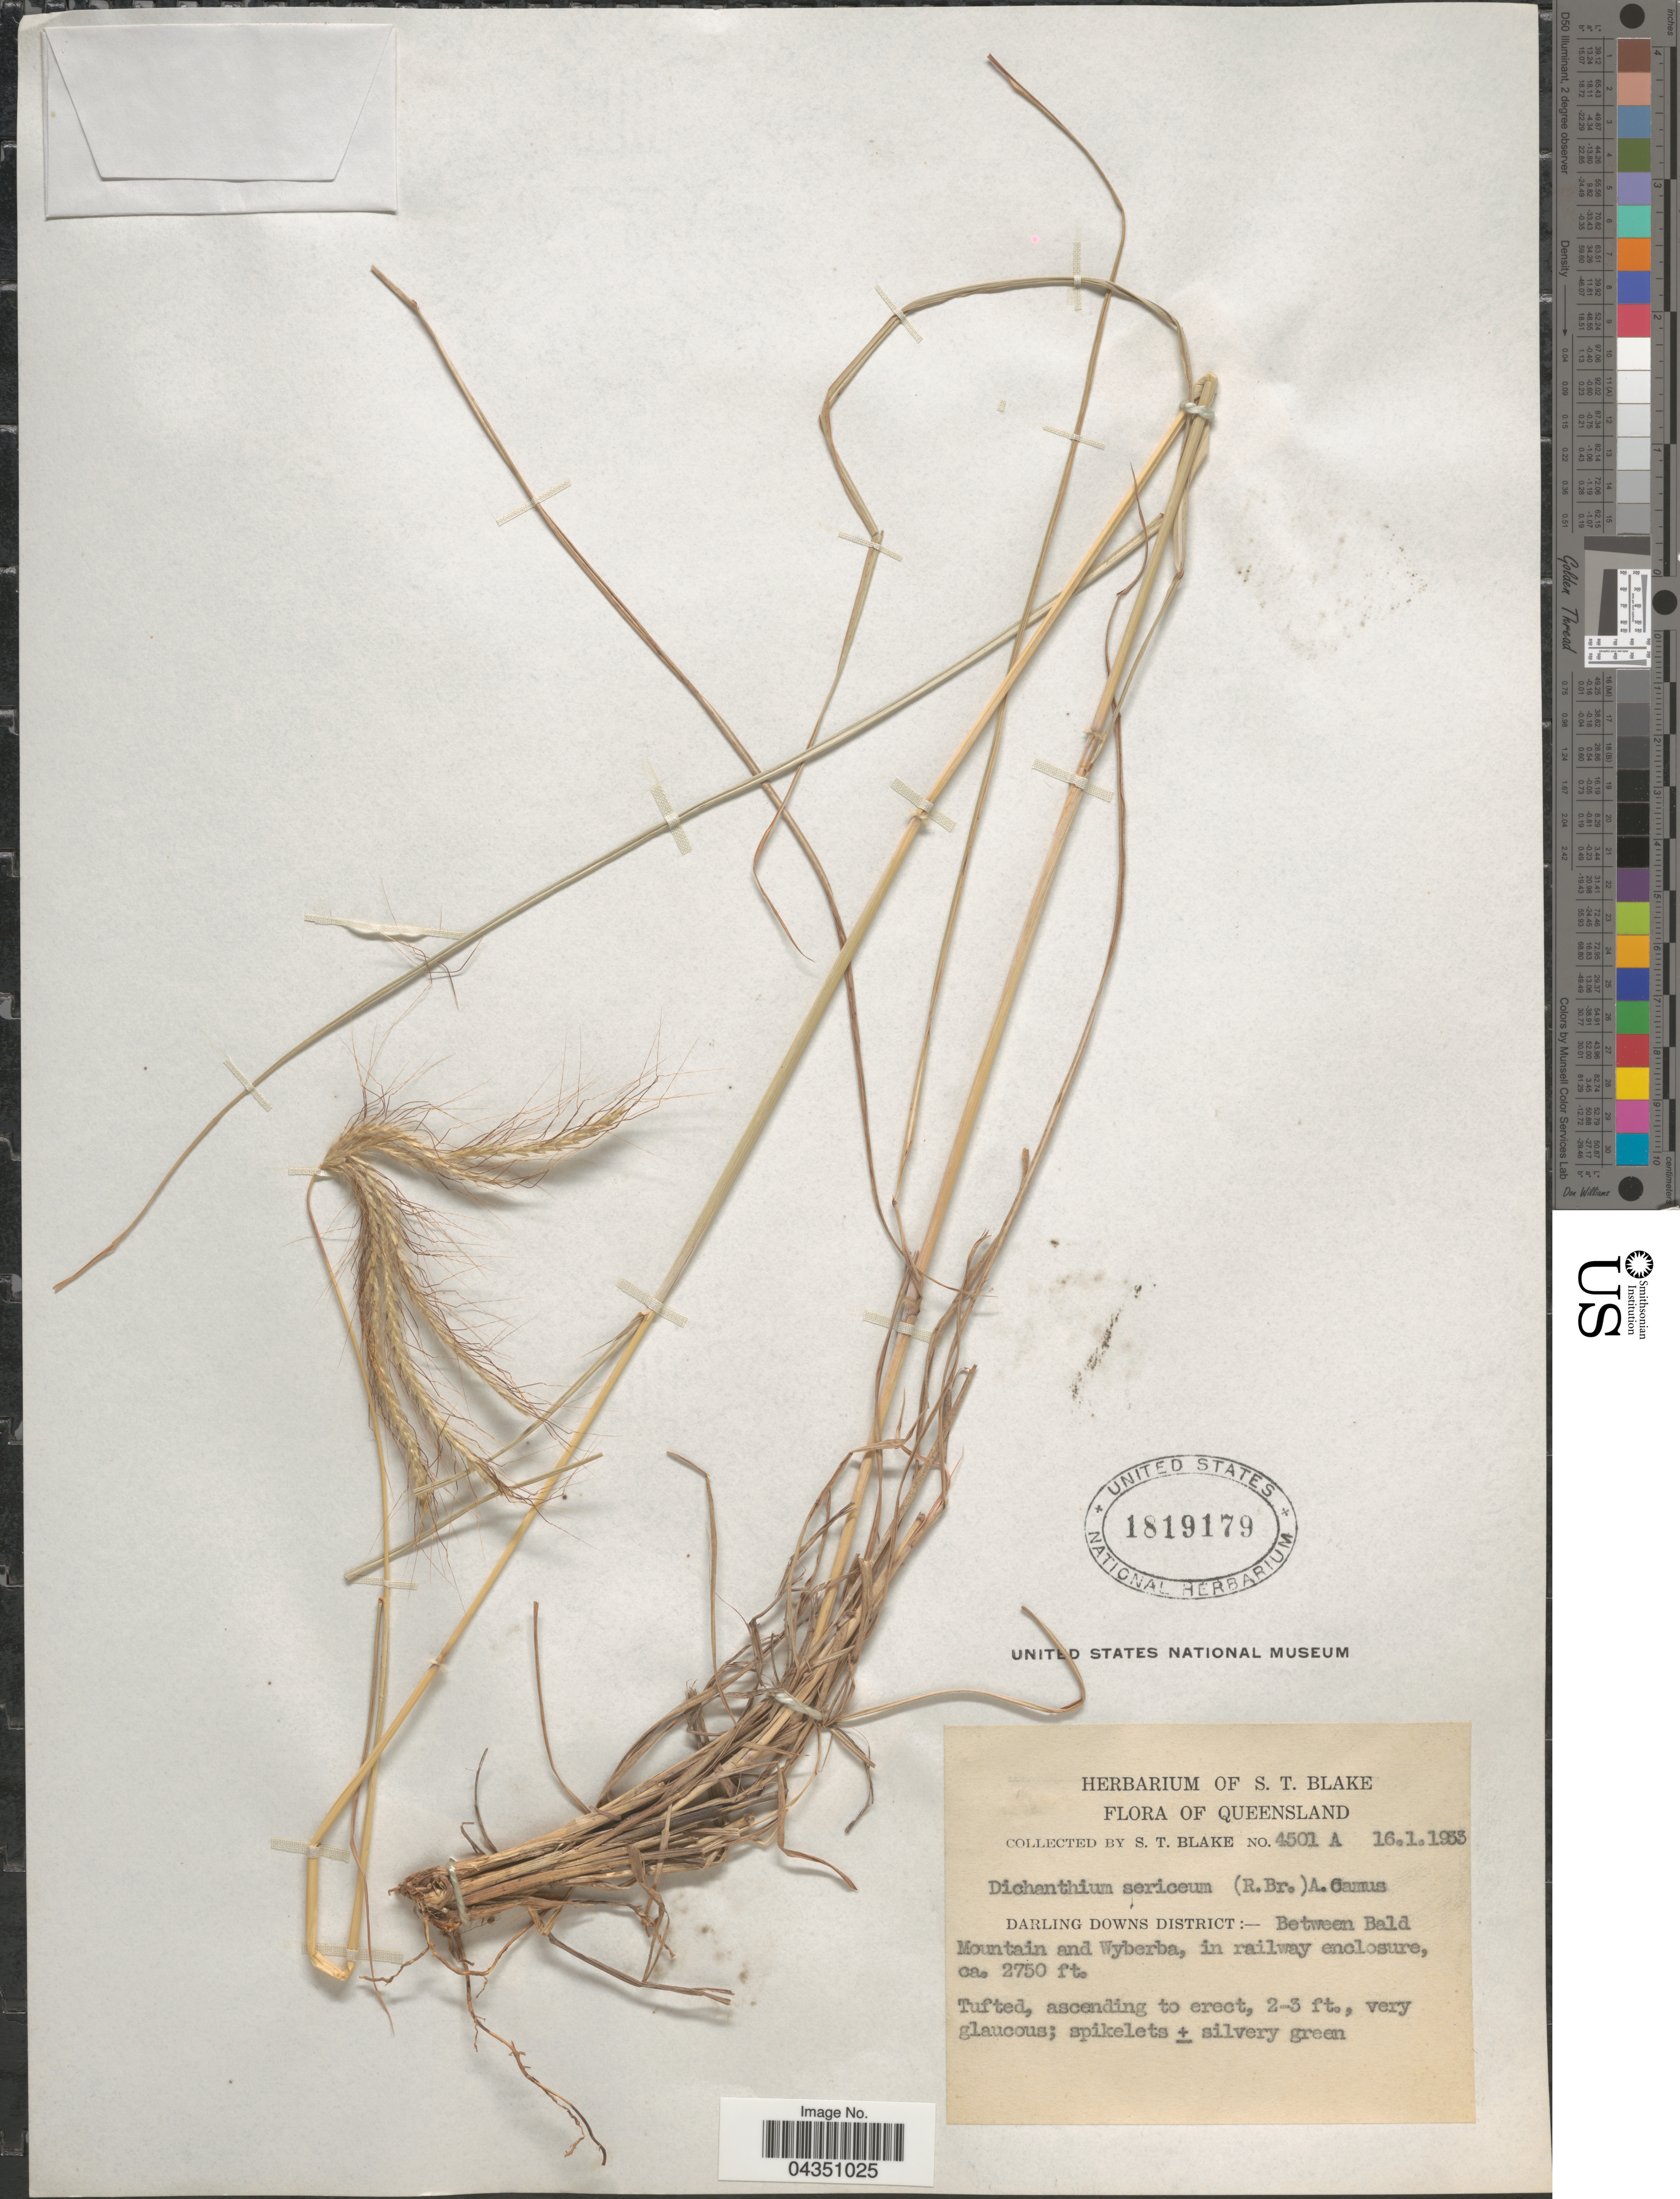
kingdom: Plantae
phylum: Tracheophyta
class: Liliopsida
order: Poales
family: Poaceae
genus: Dichanthium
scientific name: Dichanthium sericeum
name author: (R. Br.) A. Camus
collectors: S. T. Blake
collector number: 4501 A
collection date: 1933-01-16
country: Australia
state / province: Queensland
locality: Darling Downs District: Between Bald Mountain and Wyberba, in railway enclosure.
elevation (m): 838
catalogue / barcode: US 1819179